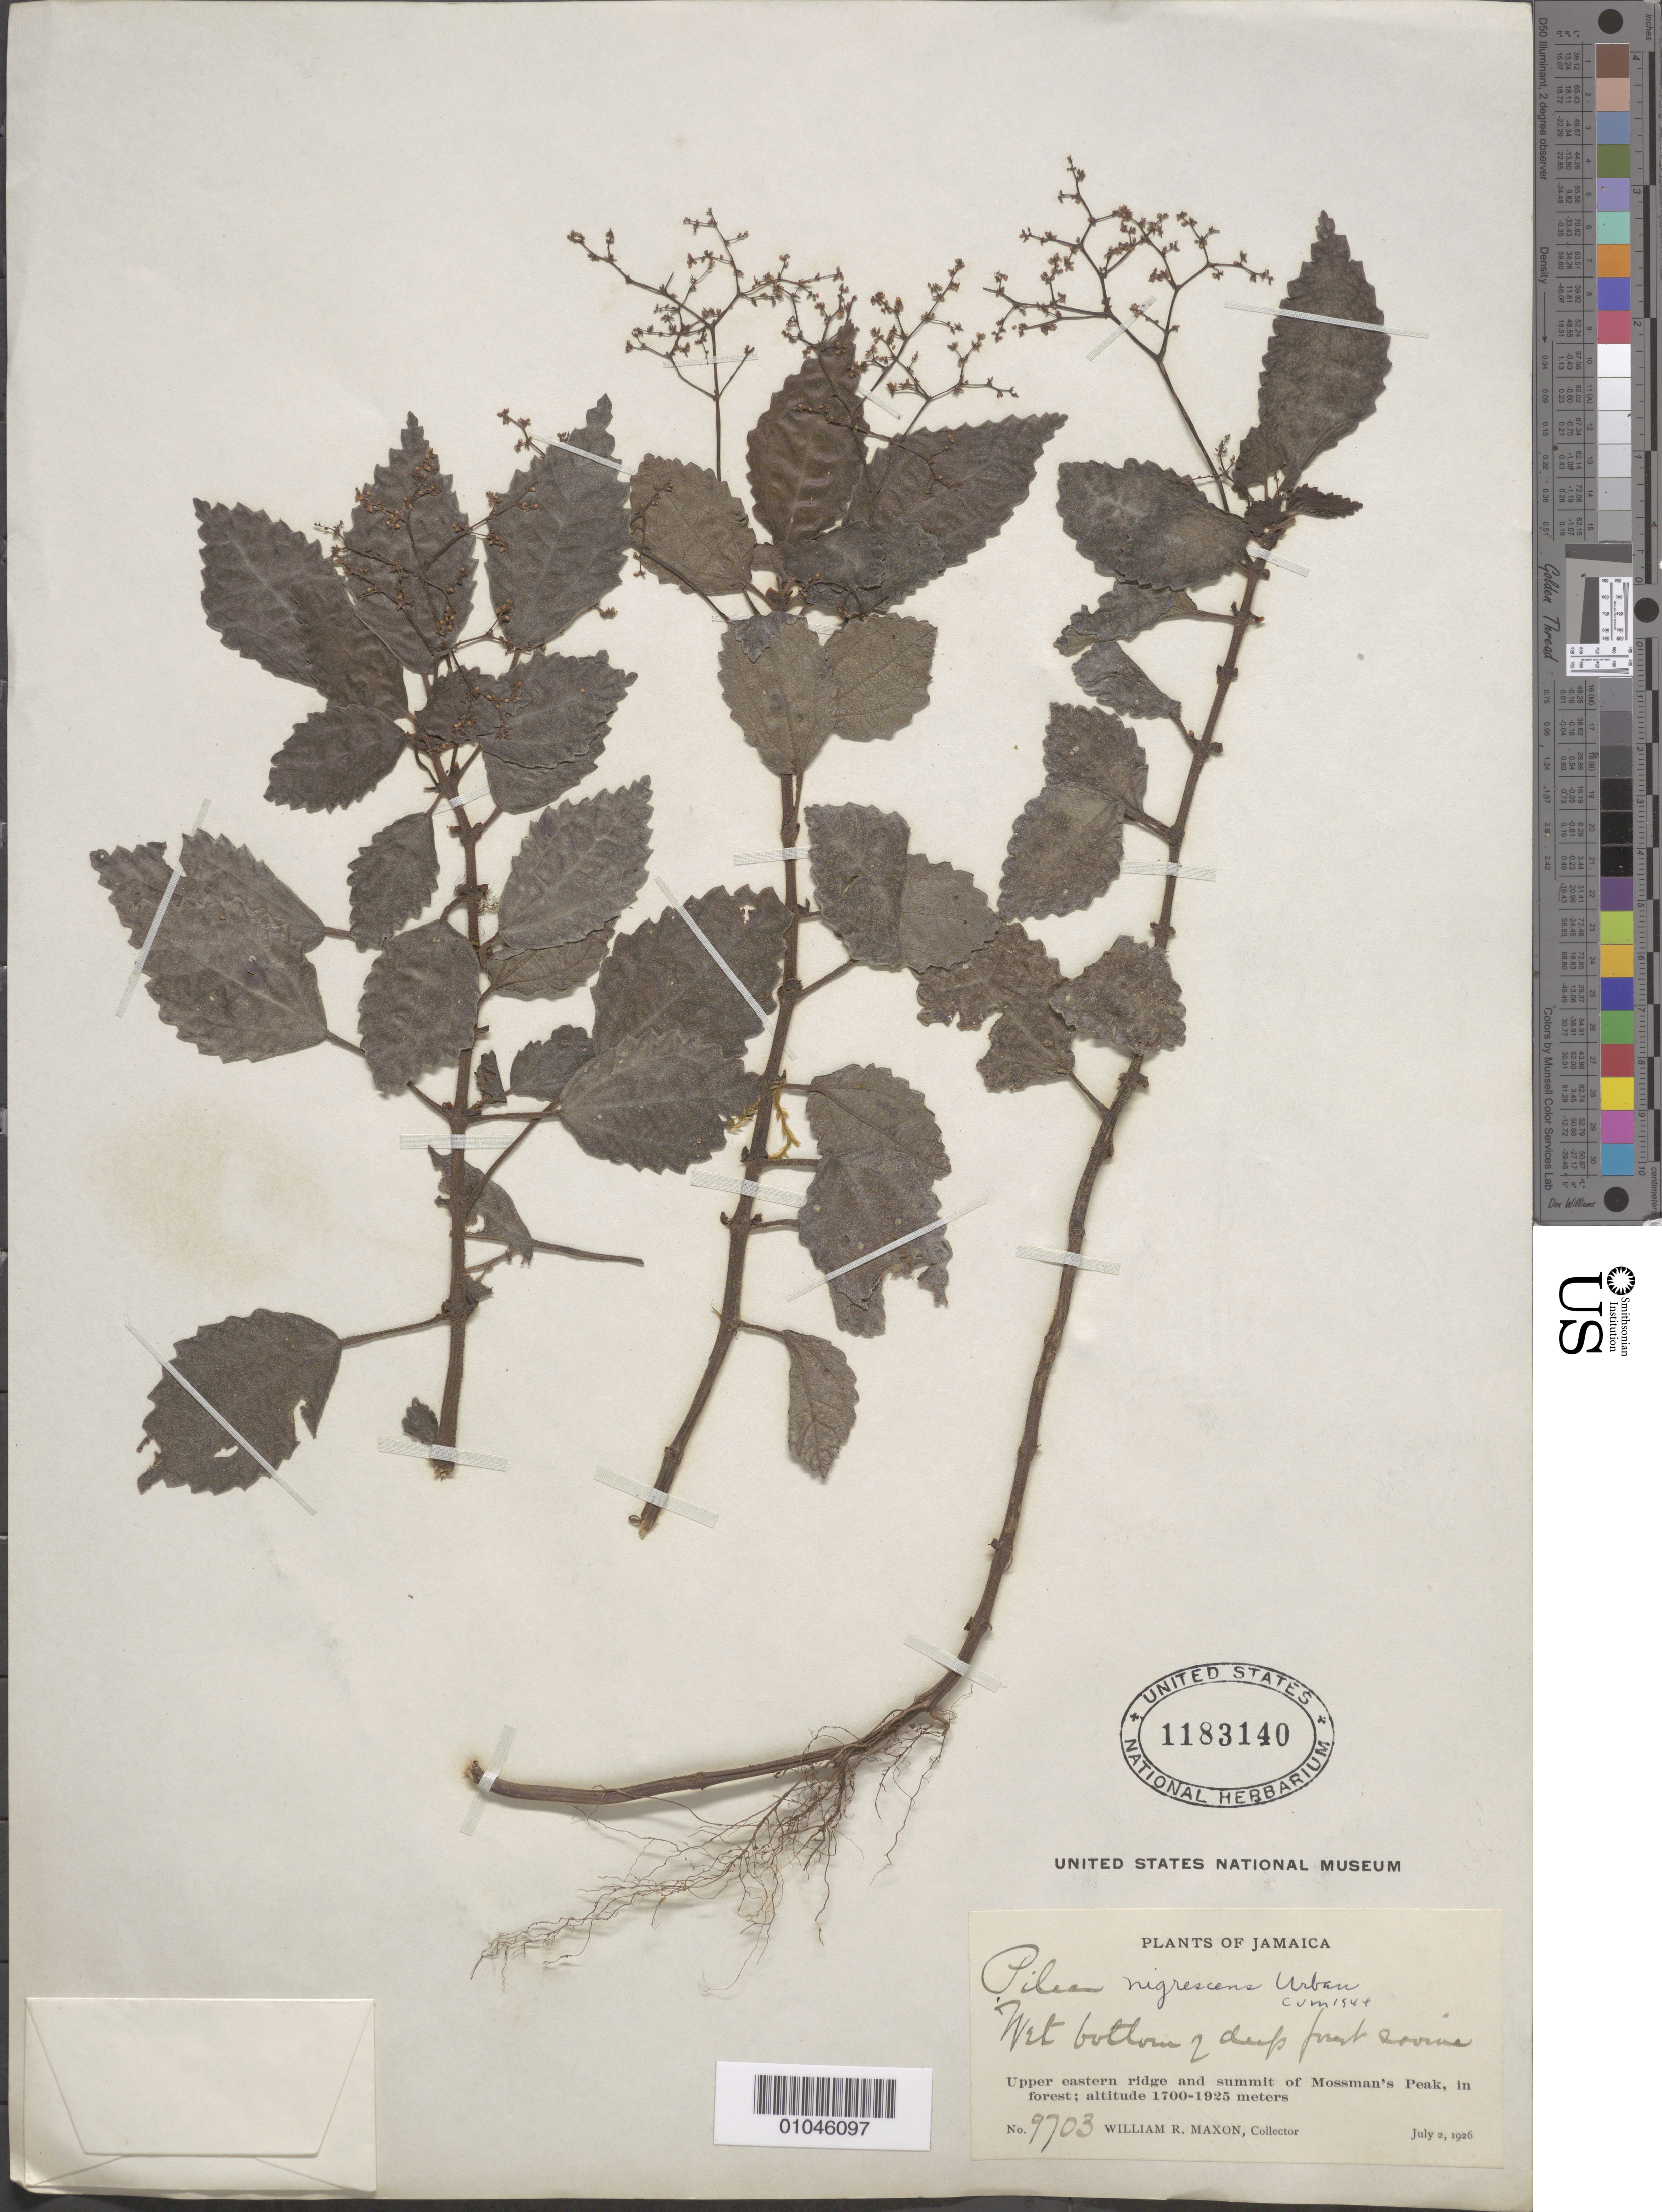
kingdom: Plantae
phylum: Tracheophyta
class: Magnoliopsida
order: Rosales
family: Urticaceae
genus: Pilea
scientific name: Pilea nigrescens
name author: Urb.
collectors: W. R. Maxon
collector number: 9703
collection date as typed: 02 Jul 1926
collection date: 1926-07-02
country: Jamaica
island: Jamaica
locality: Wet bottom deep forest ravine. Upper eastern ridge and summit of Mossman's Peak. In forest.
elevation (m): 1700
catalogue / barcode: US 1183140